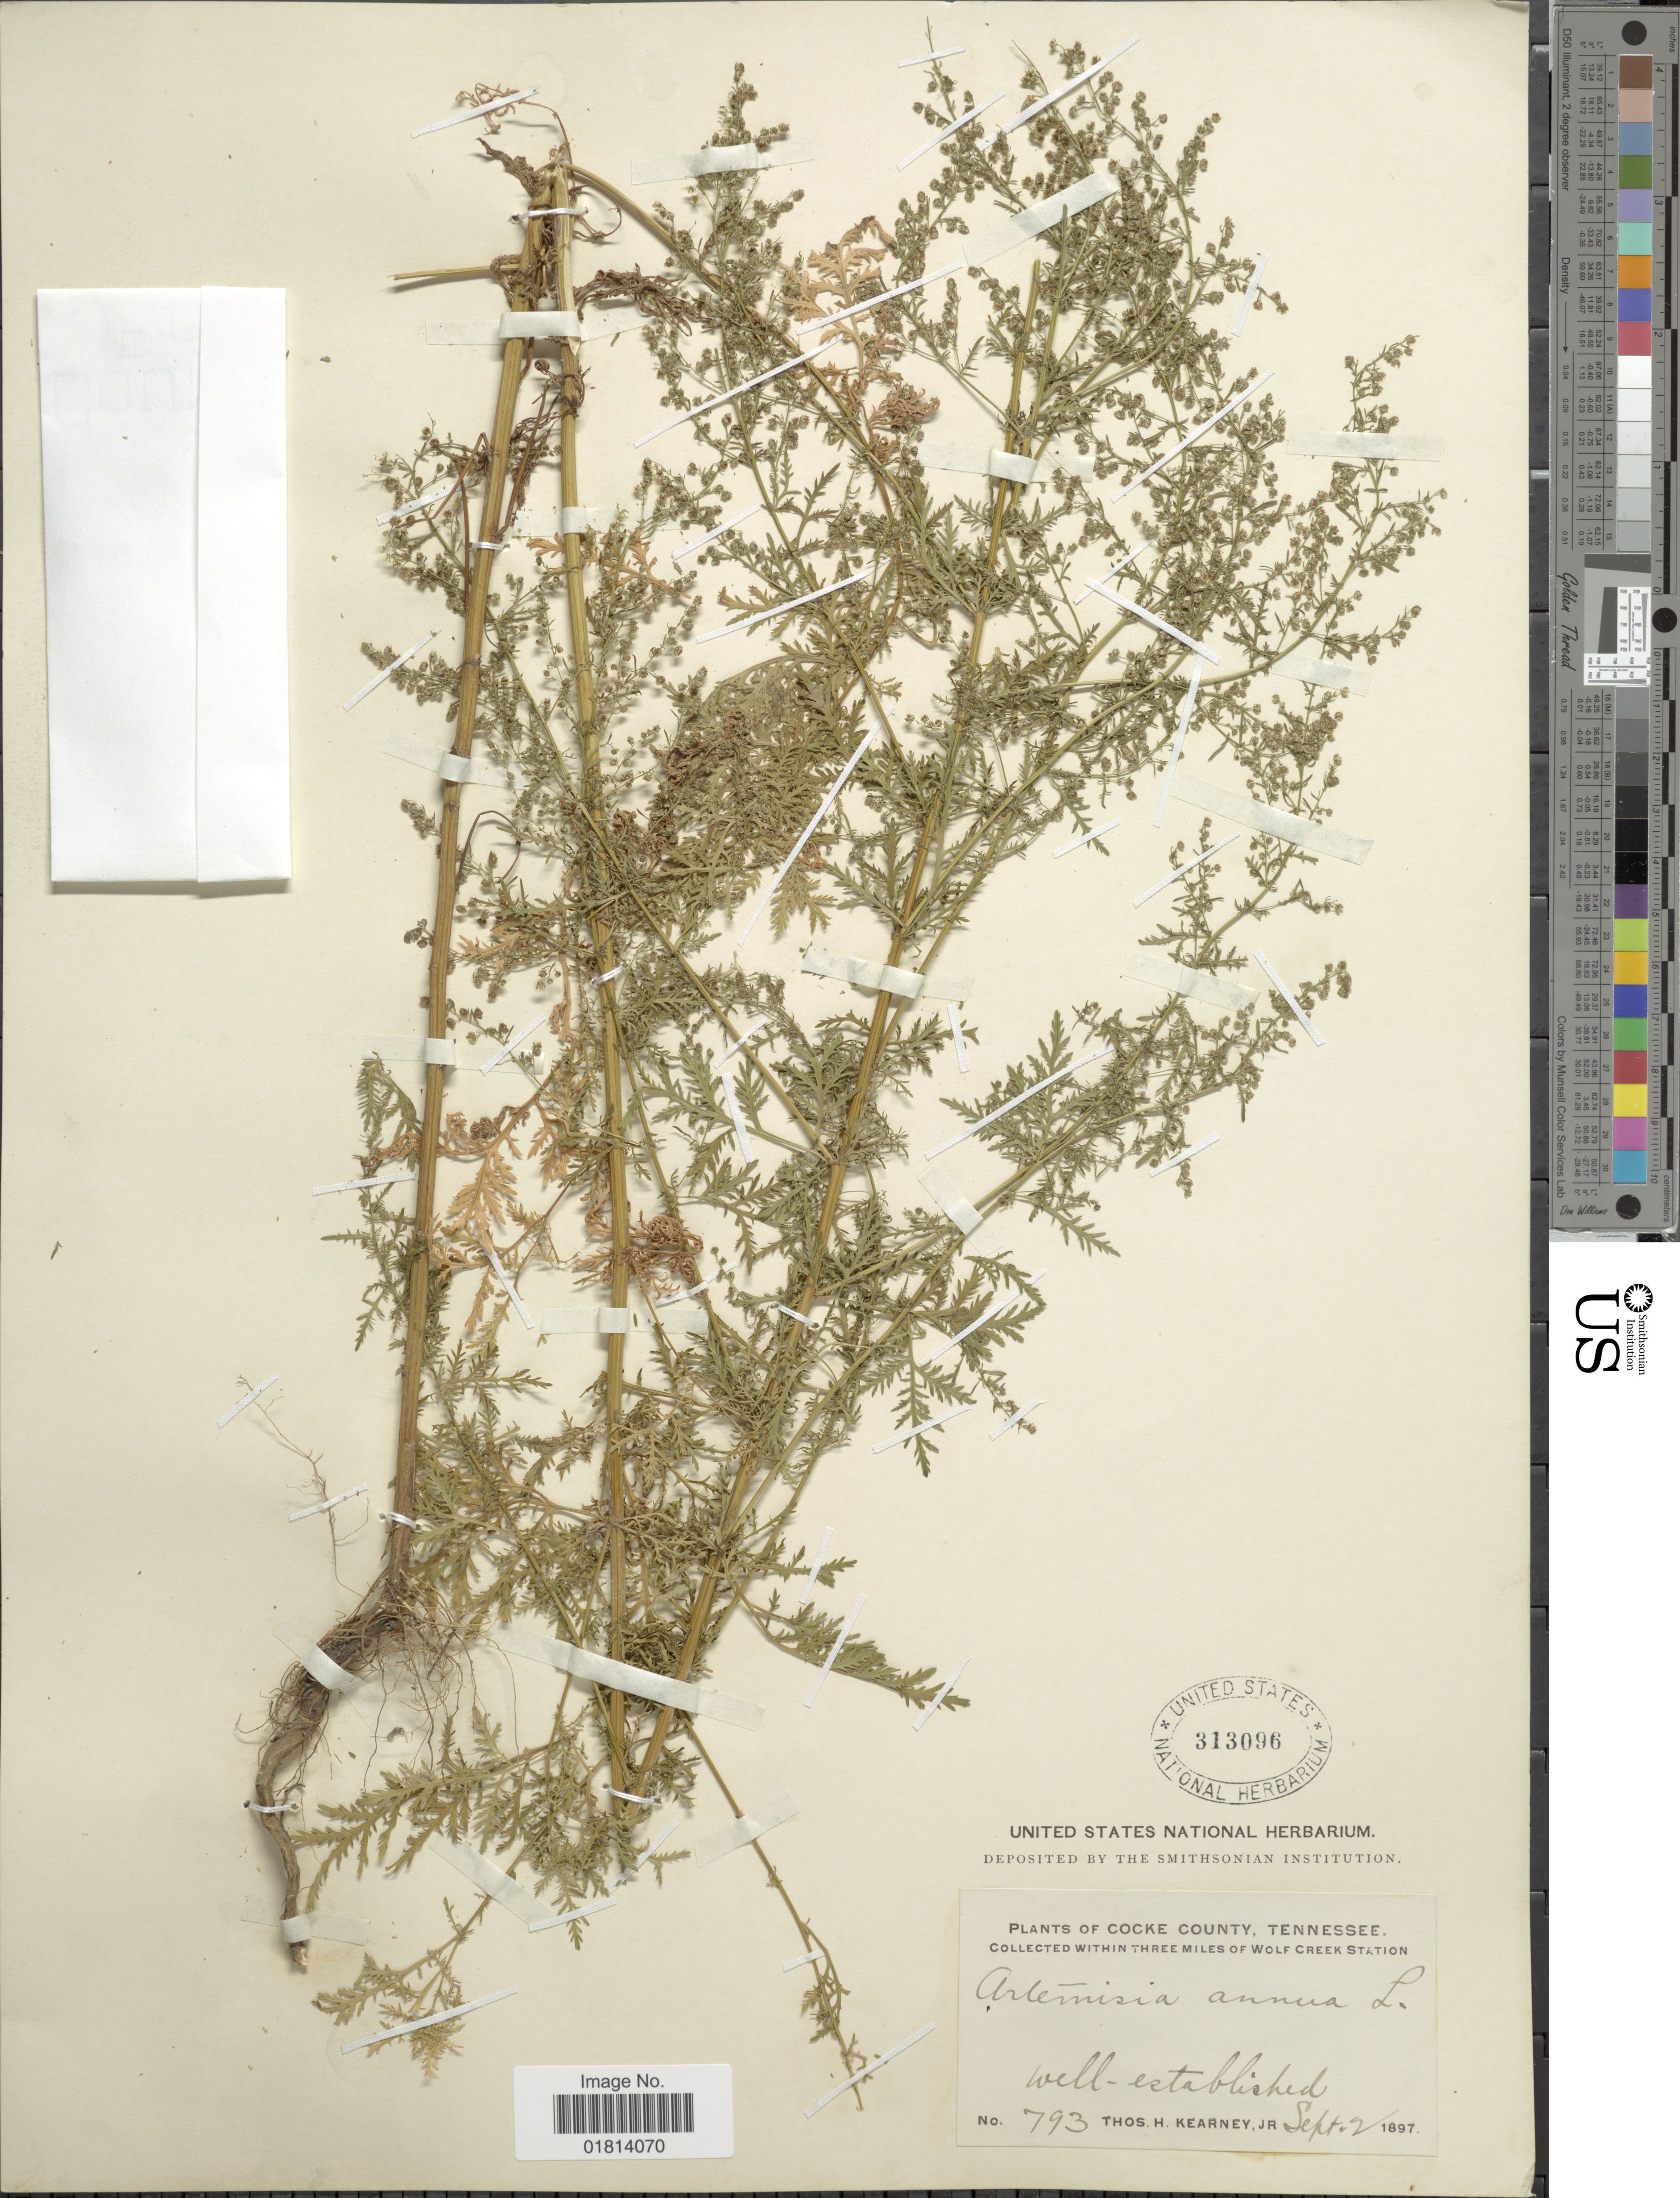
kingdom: Plantae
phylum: Tracheophyta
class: Magnoliopsida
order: Asterales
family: Asteraceae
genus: Artemisia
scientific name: Artemisia annua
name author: L.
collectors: T. H. Kearney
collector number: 793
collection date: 1897-09-02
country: United States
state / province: Tennessee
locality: Cocke County, Tennessee. Within three miles of Wolf Creek Station.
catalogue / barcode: US 313096